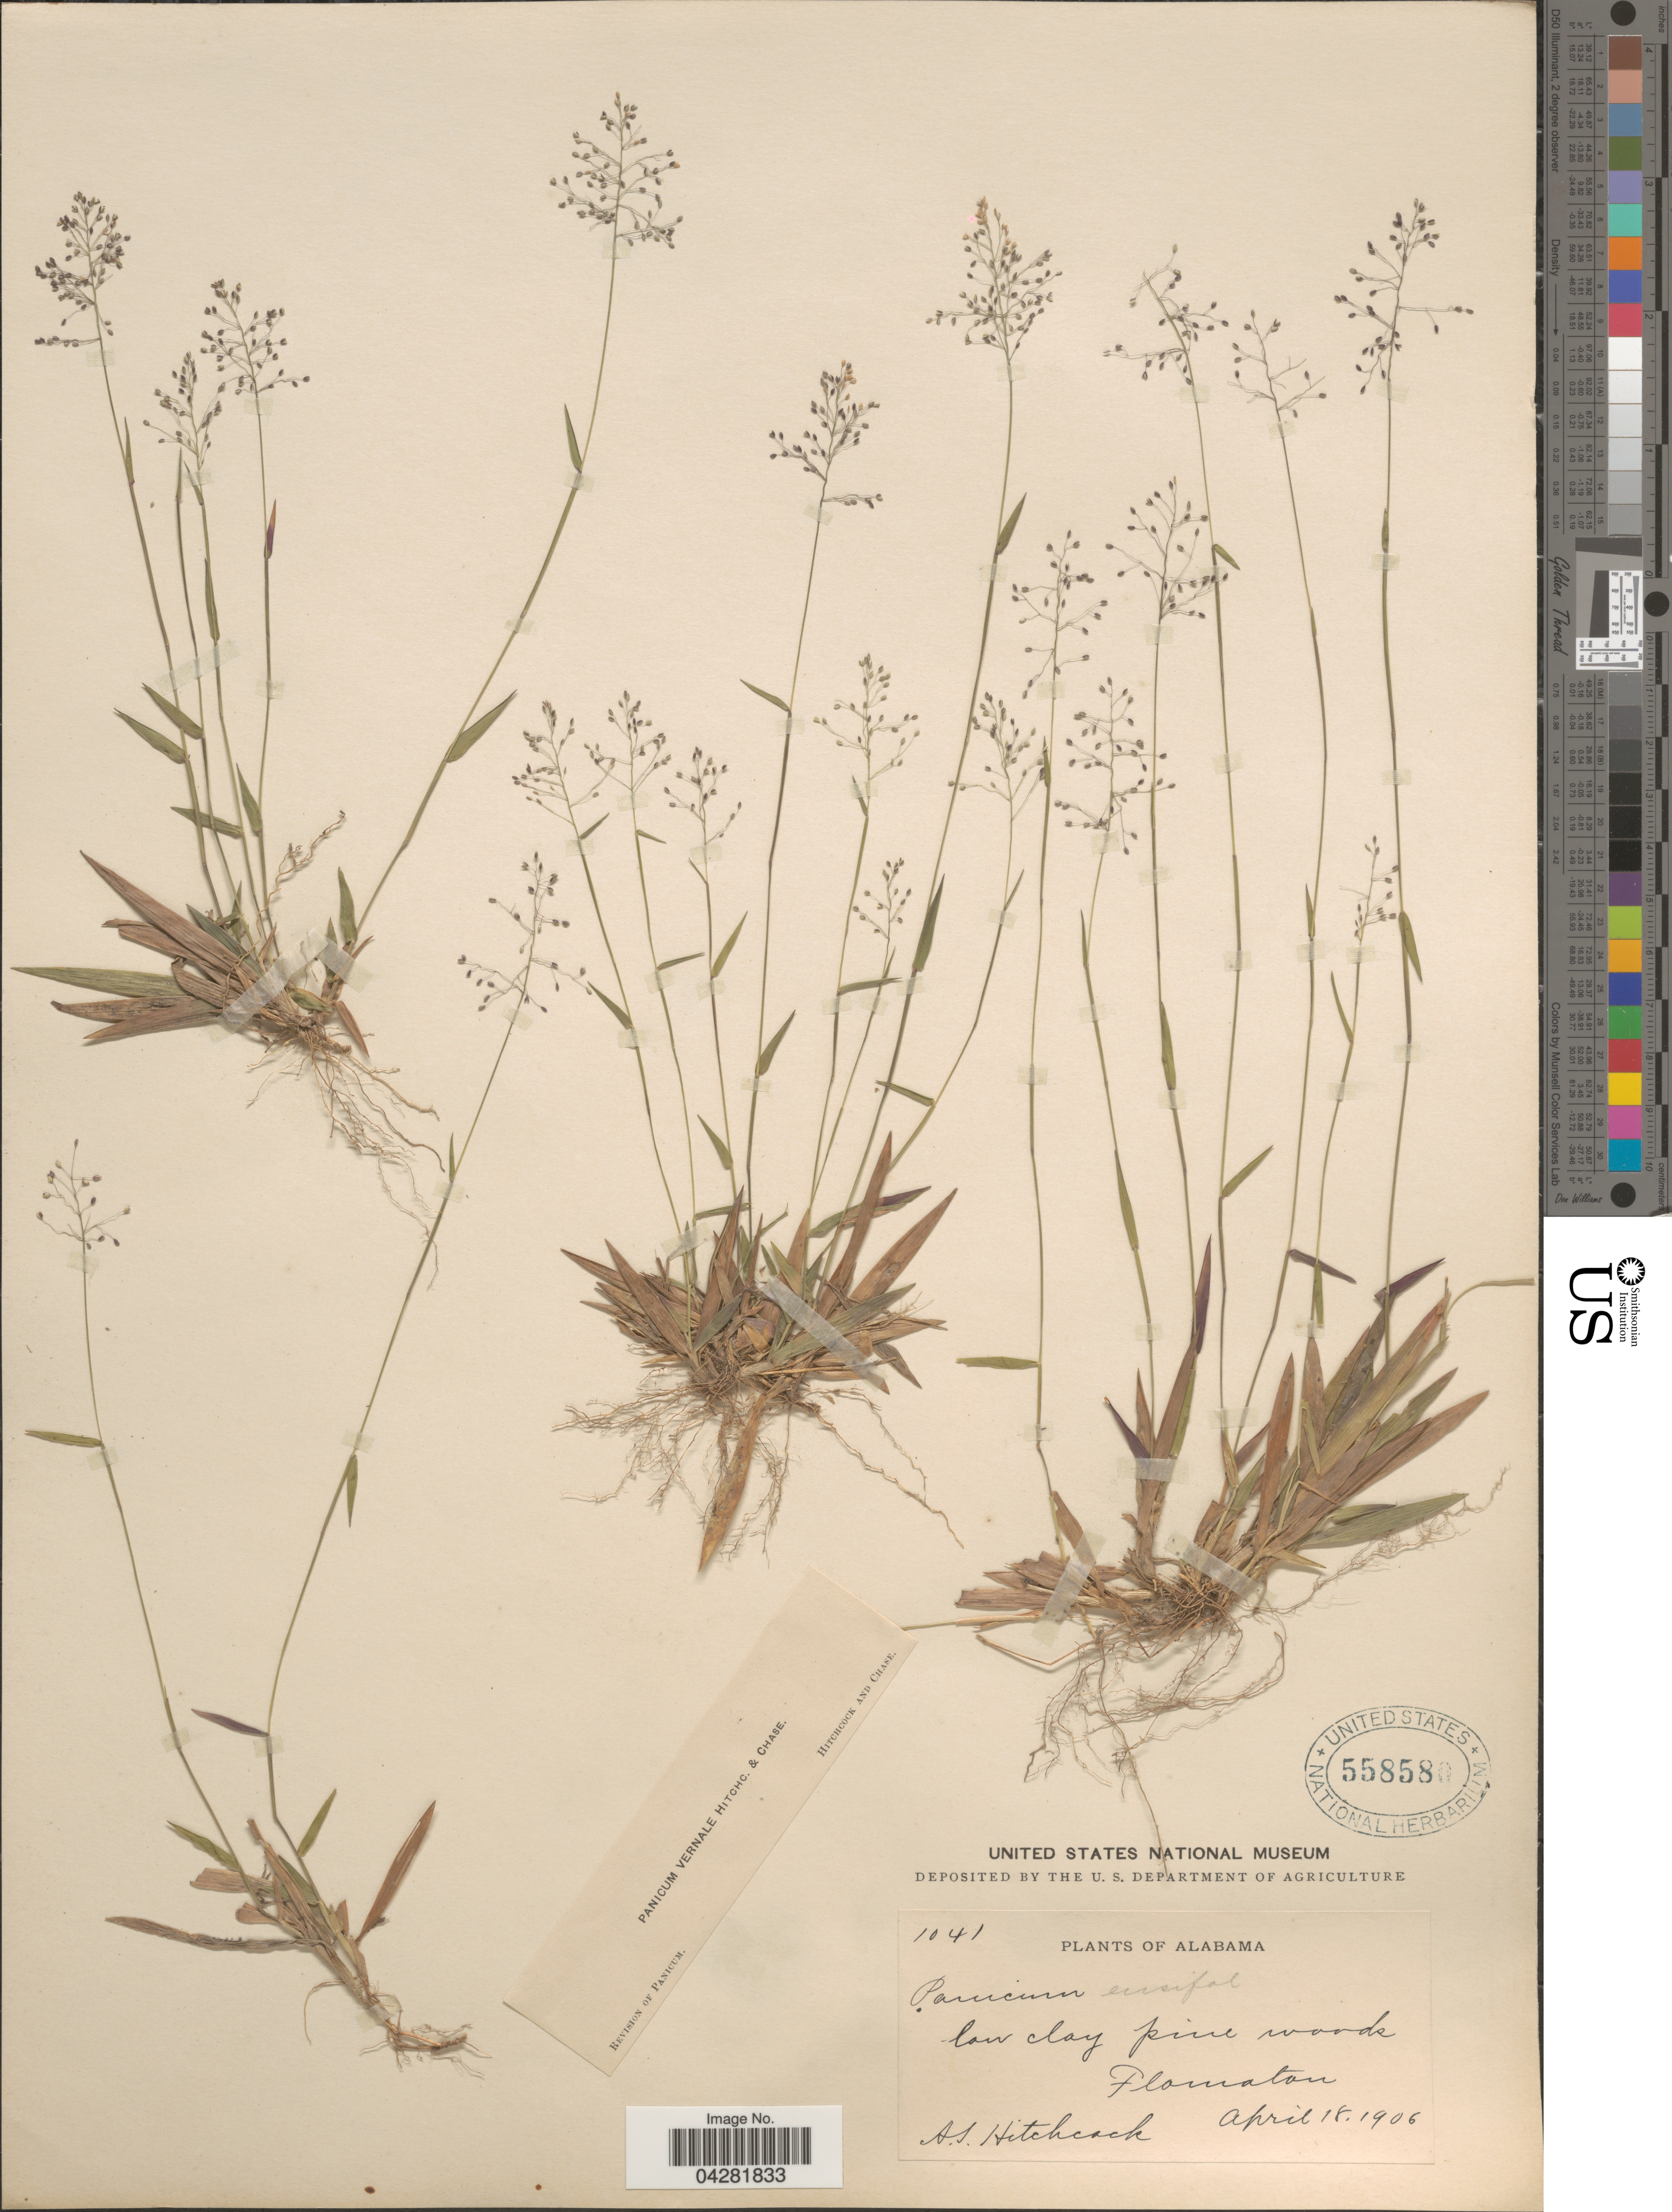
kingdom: Plantae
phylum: Tracheophyta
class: Liliopsida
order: Poales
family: Poaceae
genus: Dichanthelium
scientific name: Dichanthelium ensifolium var. ensifolium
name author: (Baldwin ex Elliot) Gould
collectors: A. S. Hitchcock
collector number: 1041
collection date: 1906-04-18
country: United States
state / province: Alabama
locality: Flomaton.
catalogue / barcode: US 558580